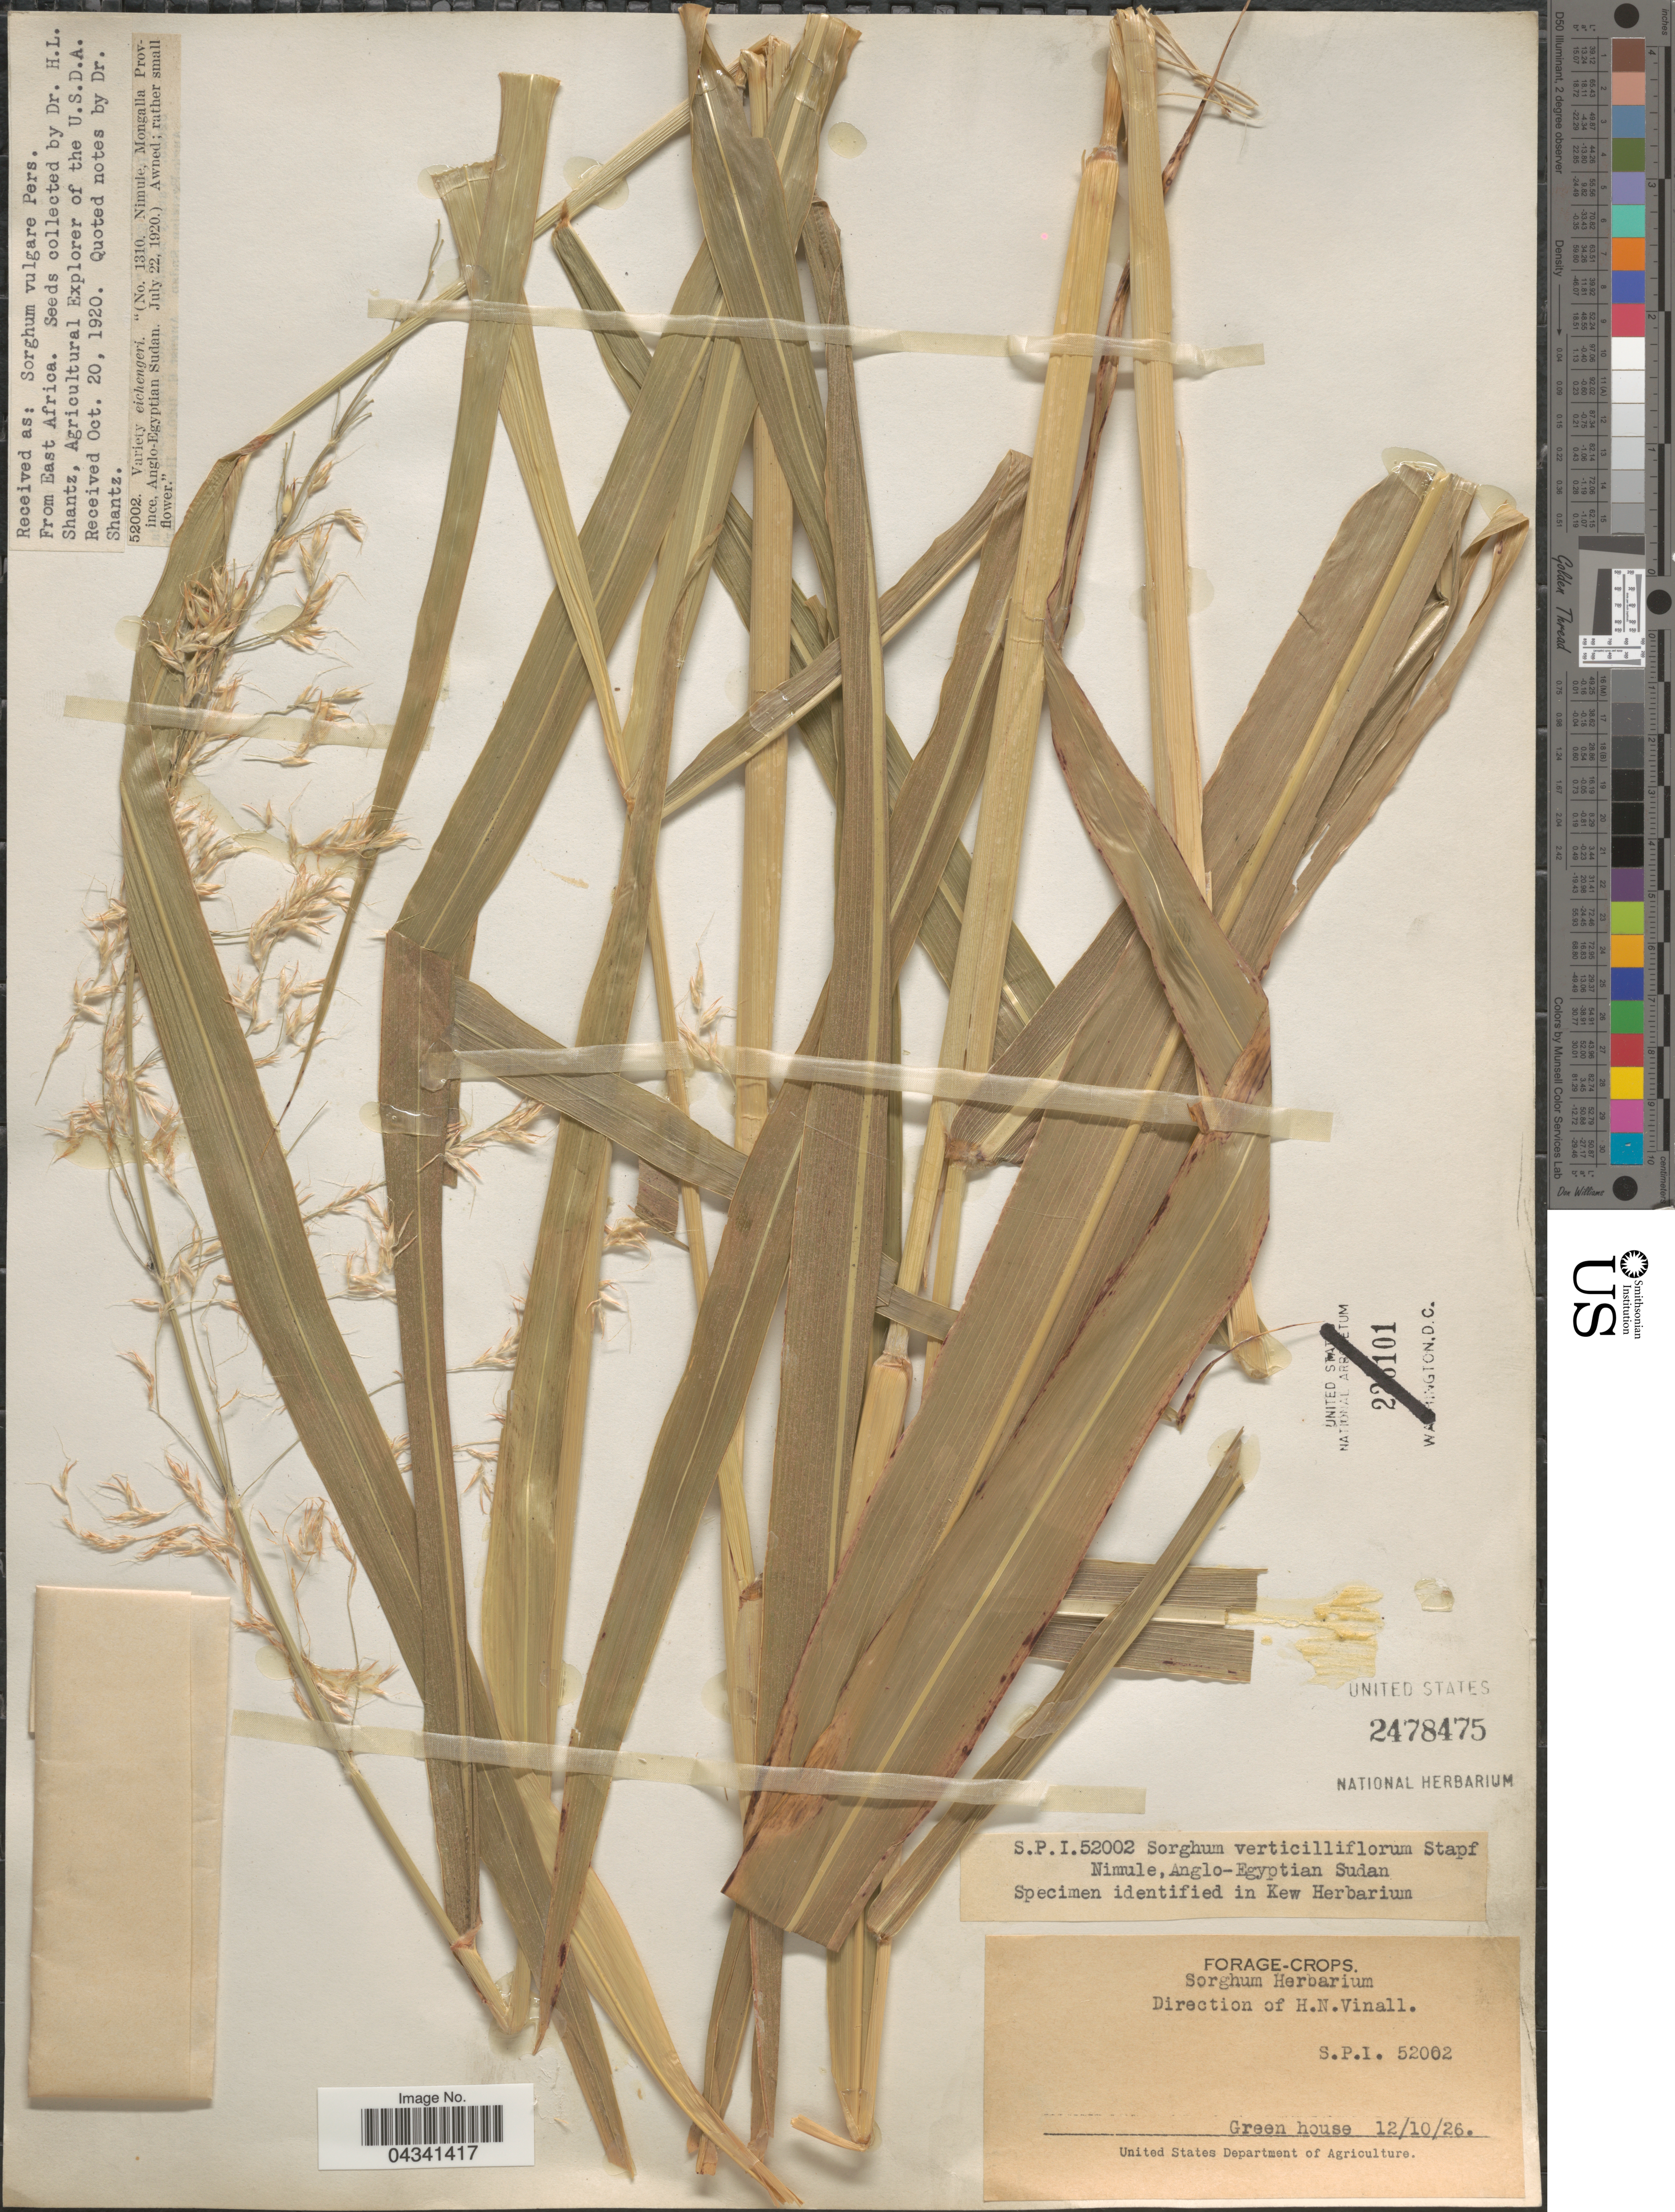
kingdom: Plantae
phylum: Tracheophyta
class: Liliopsida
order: Poales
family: Poaceae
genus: Sorghum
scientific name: Sorghum arundinaceum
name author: (Desv.) Stapf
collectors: H. Vinall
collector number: S.P.I. 52002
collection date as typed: Transcribed d/m/y: 10/12/26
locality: Green house.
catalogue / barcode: US 2478475